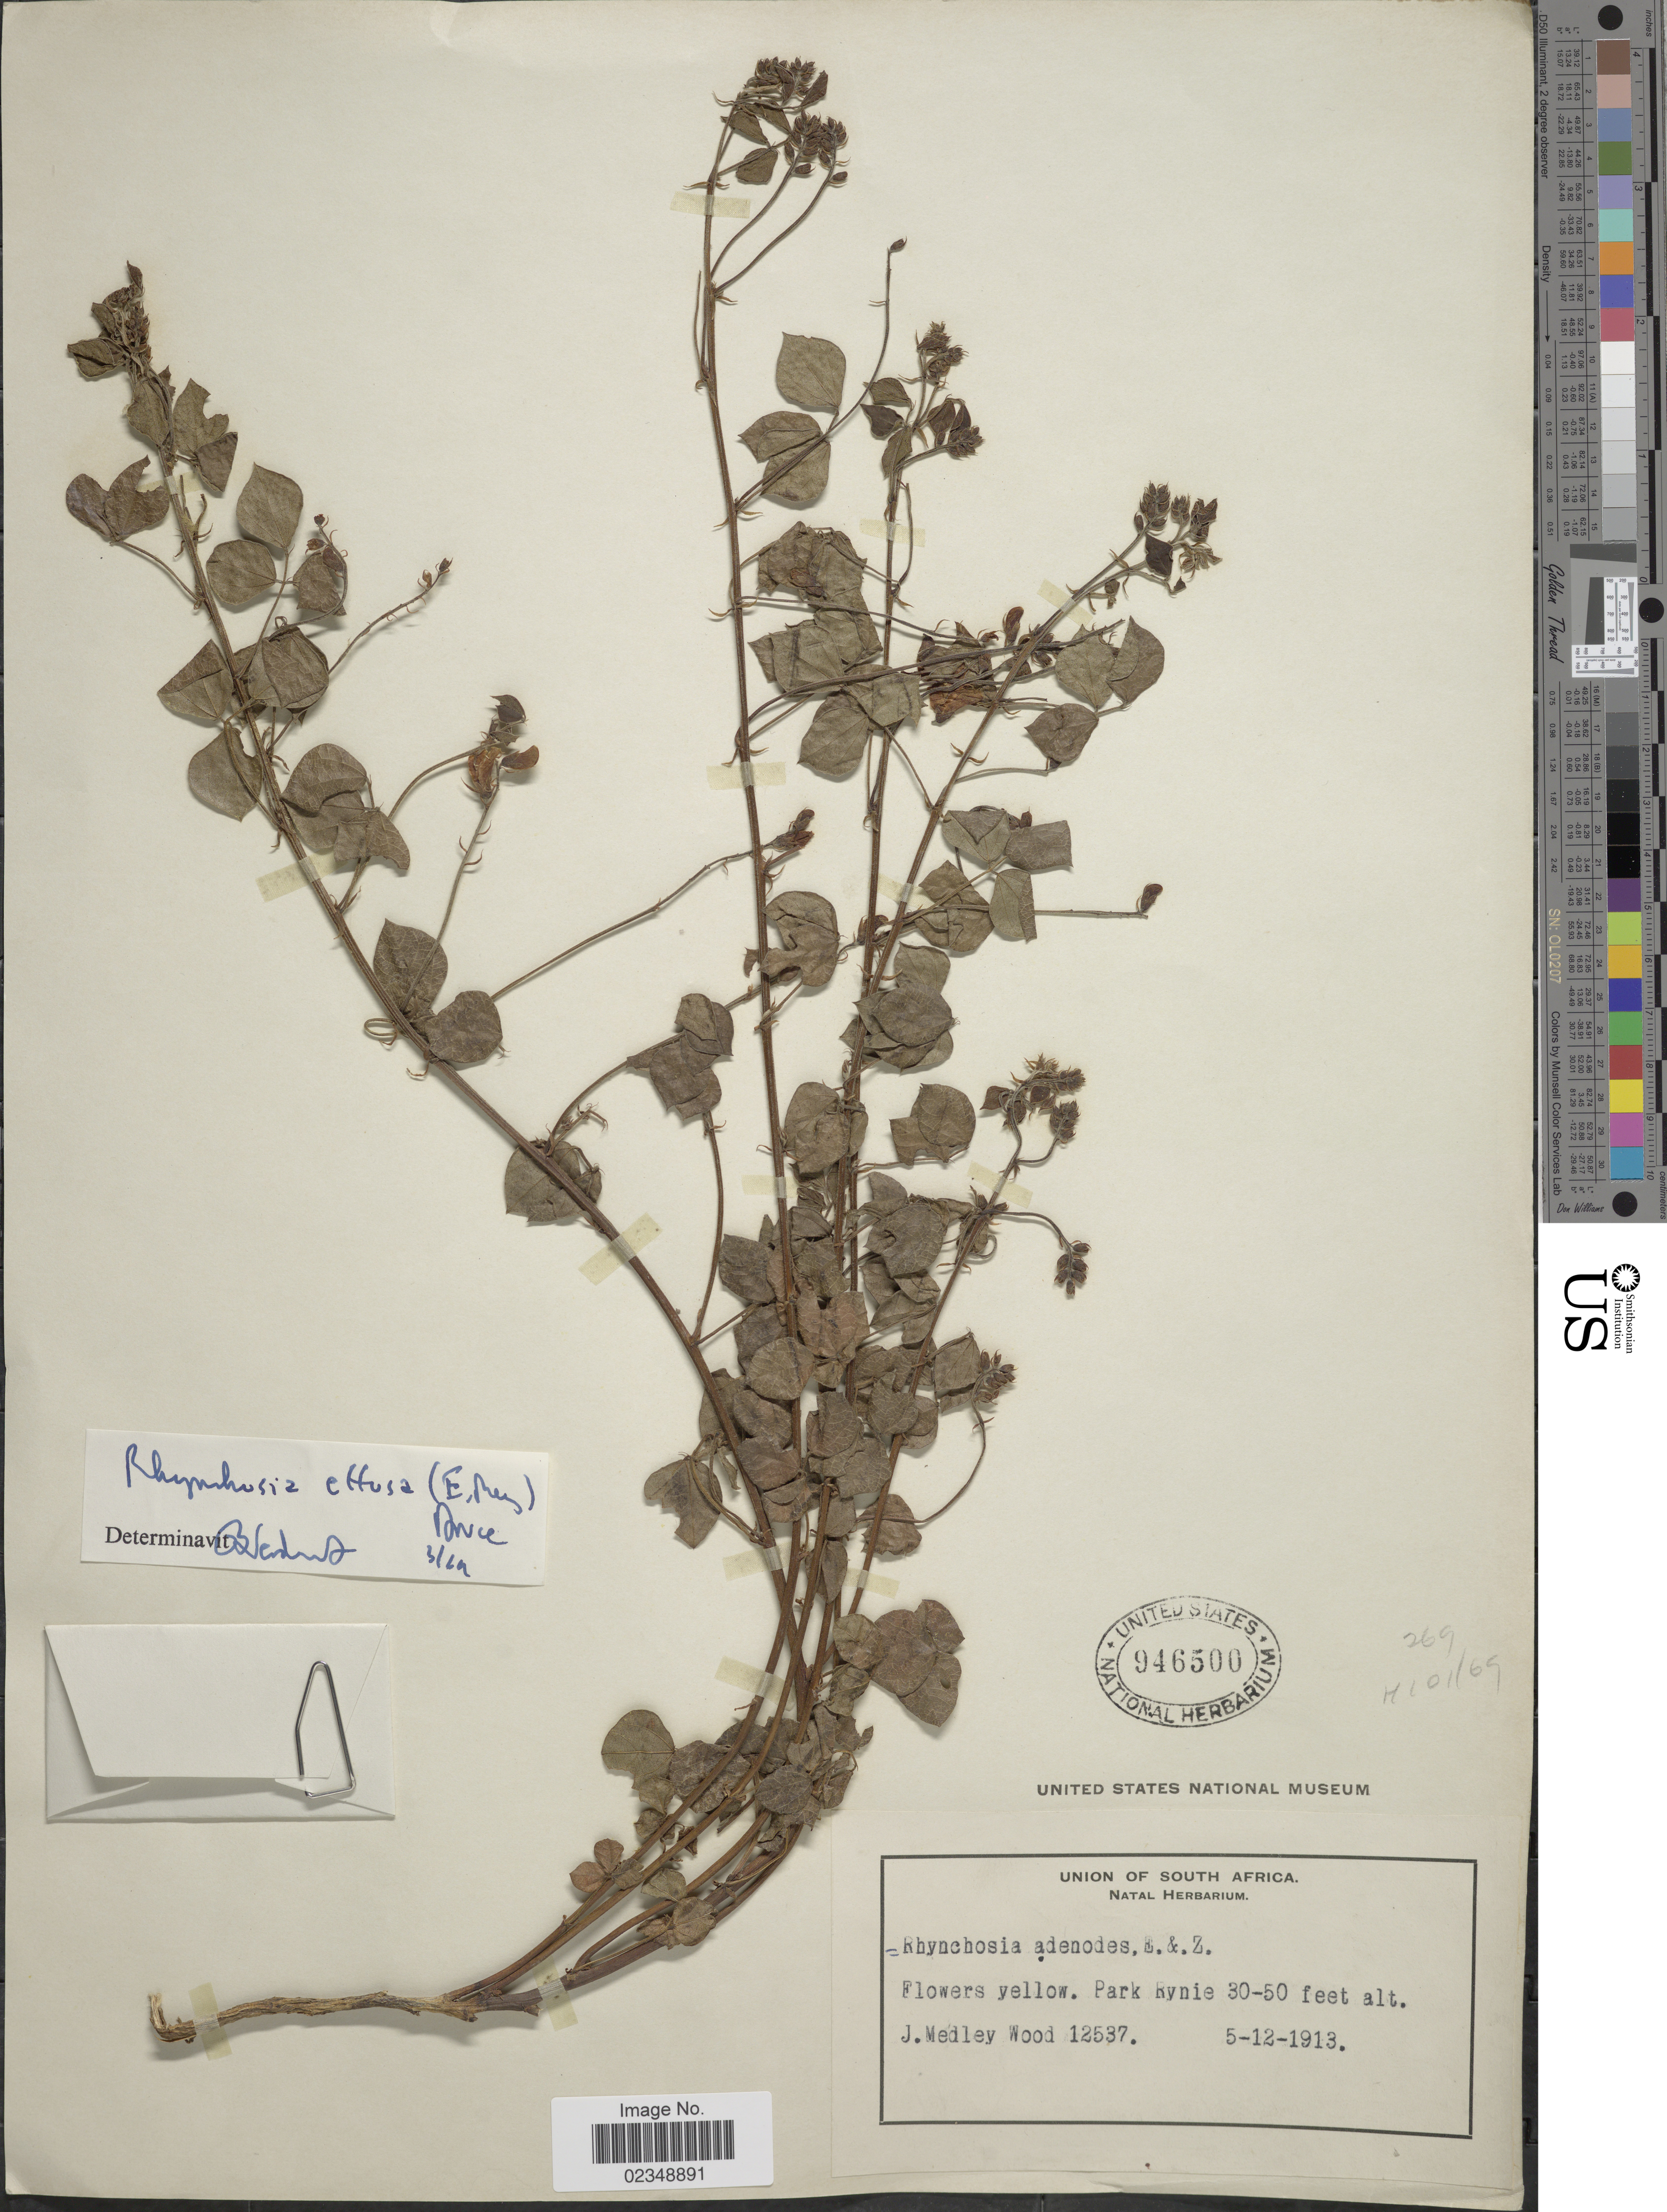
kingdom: Plantae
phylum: Tracheophyta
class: Magnoliopsida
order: Fabales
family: Fabaceae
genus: Rhynchosia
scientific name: Rhynchosia effusa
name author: Druce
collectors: J. Medley Wood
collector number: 12537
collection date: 1913-12-05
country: South Africa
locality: Union of South Africa. Park Rynie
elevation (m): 9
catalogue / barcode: US 946500